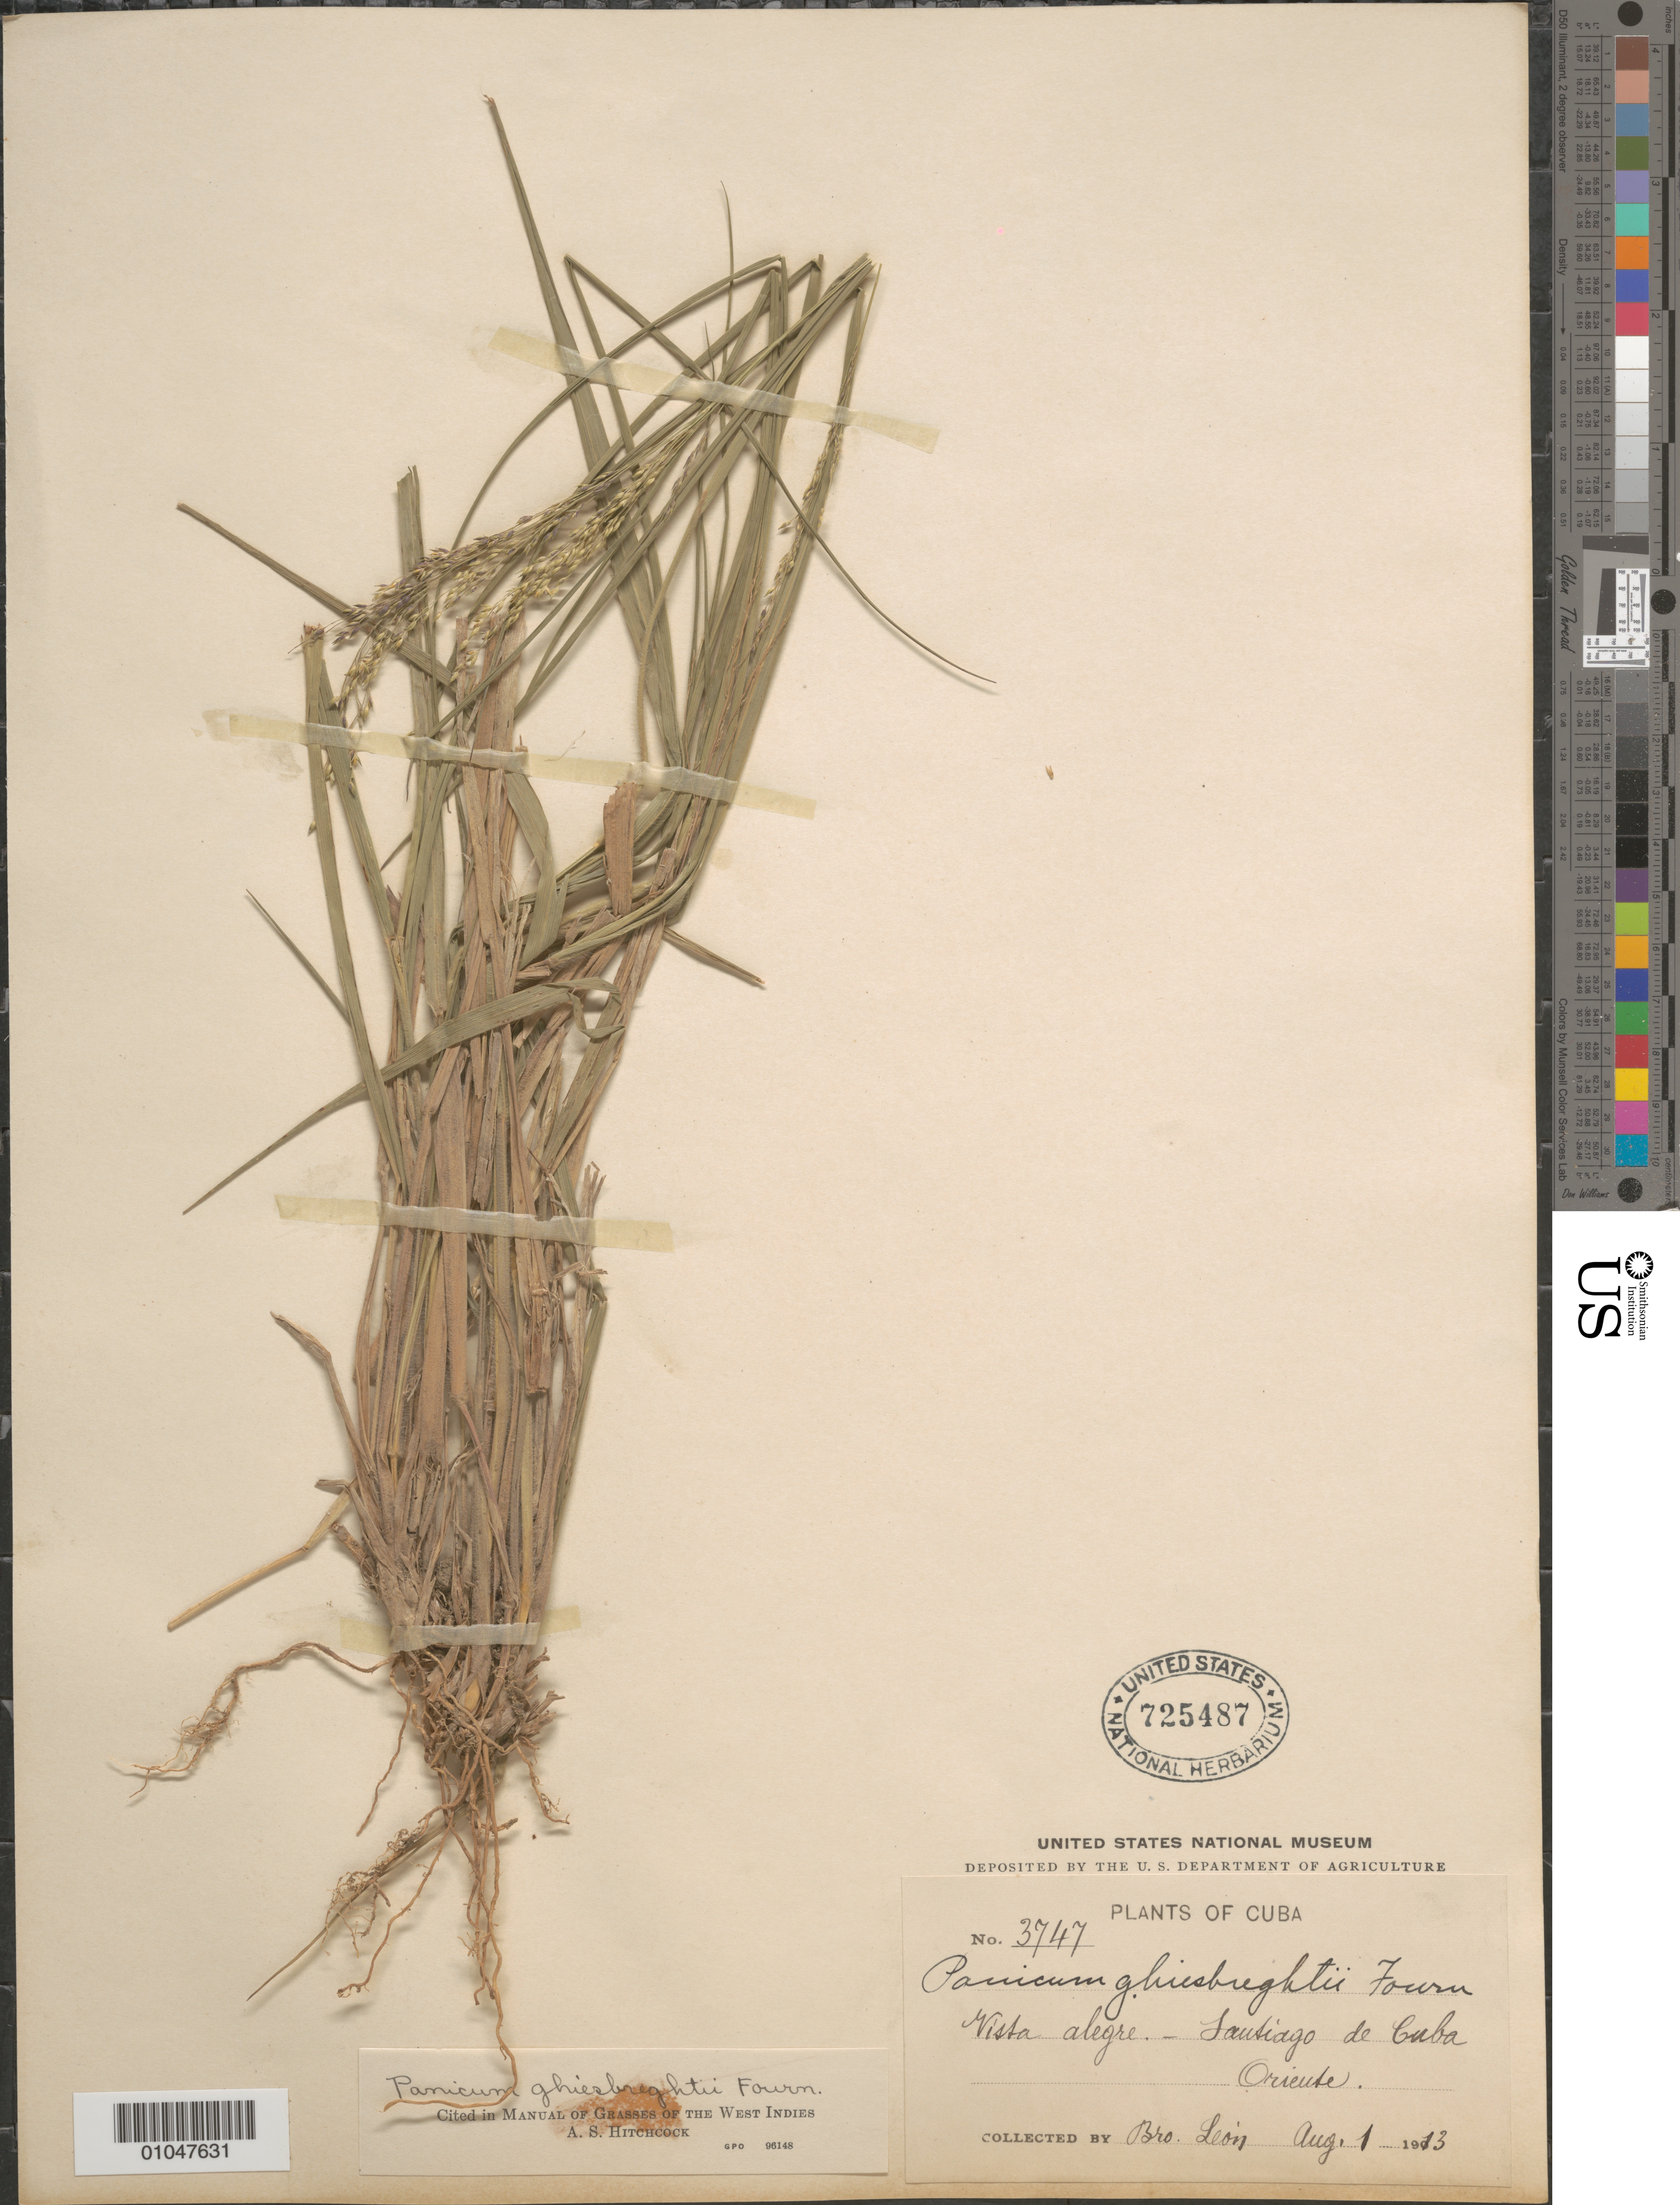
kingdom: Plantae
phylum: Tracheophyta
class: Liliopsida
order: Poales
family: Poaceae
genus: Panicum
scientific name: Panicum ghiesbreghtii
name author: E. Fourn.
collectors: Bro. León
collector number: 3747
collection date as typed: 01 Aug 1913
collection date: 1913-08-01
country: Cuba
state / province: Santiago de Cuba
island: Cuba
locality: Vista alegre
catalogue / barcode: US 725487